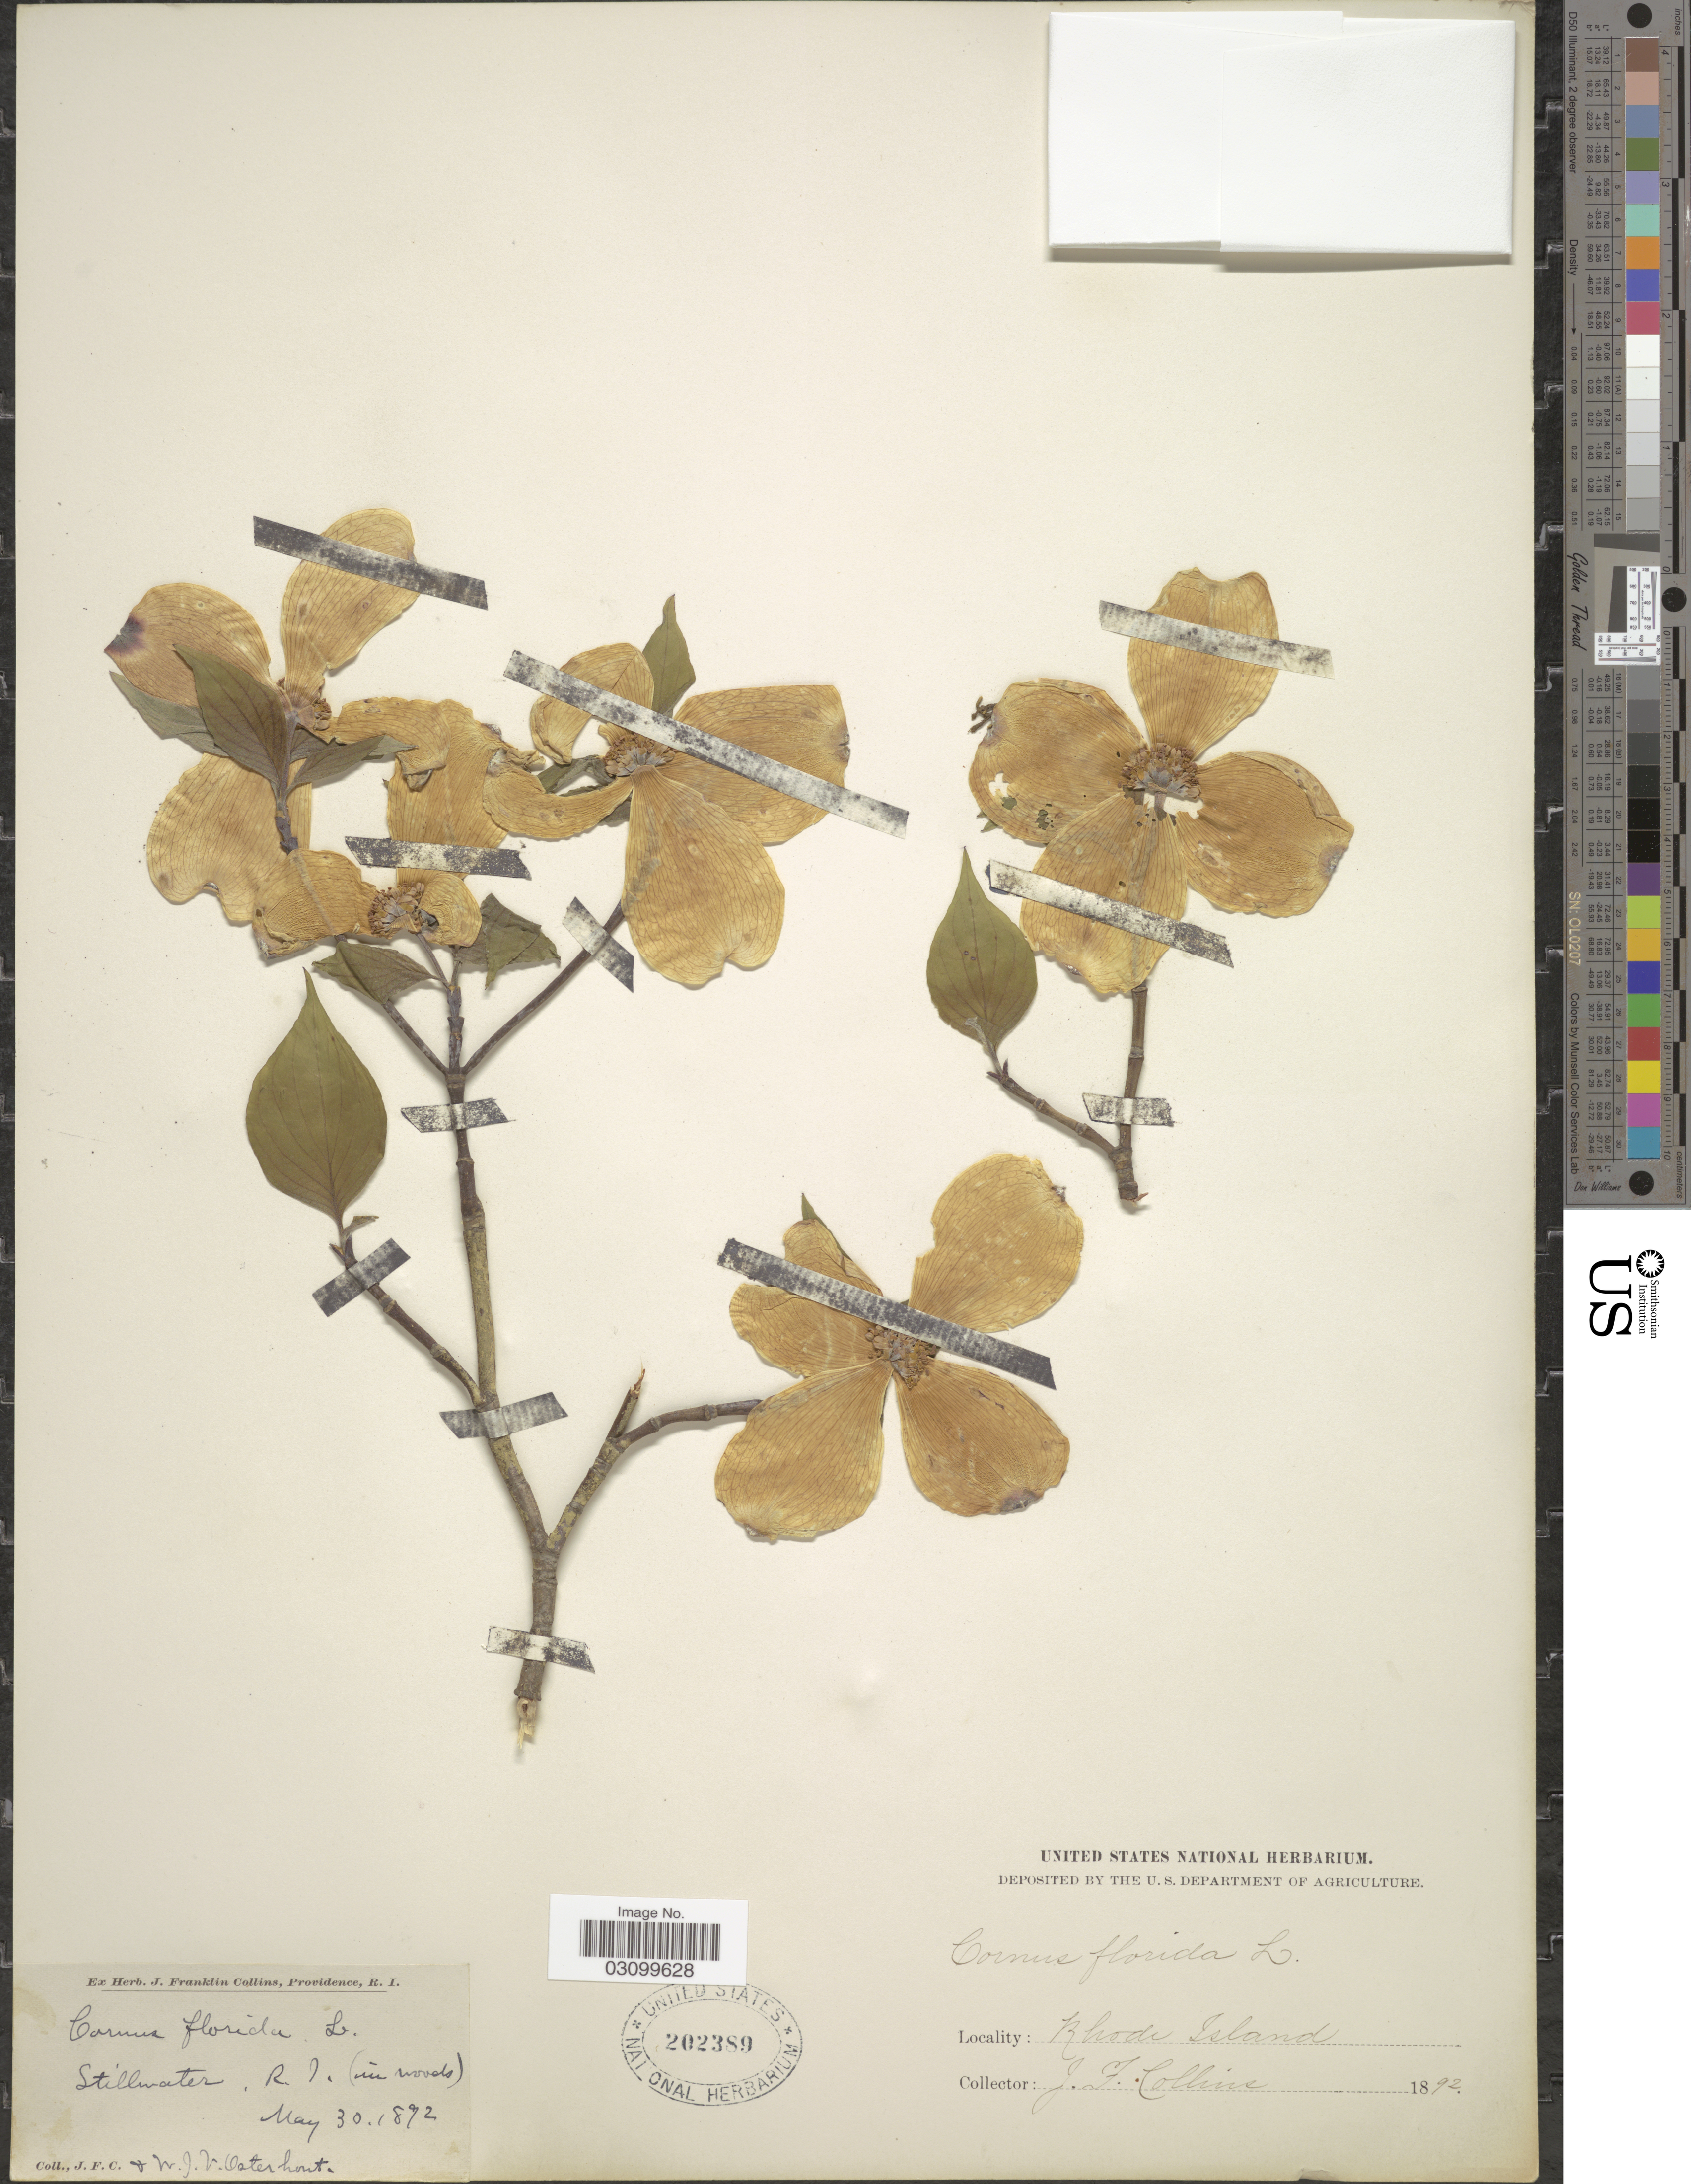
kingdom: Plantae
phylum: Tracheophyta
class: Magnoliopsida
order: Cornales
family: Cornaceae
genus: Cornus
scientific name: Cornus florida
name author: L.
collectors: J. Collins & W. Osterhout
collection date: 1872-05-30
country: United States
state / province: Rhode Island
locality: Stillwater.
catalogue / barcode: US 202389